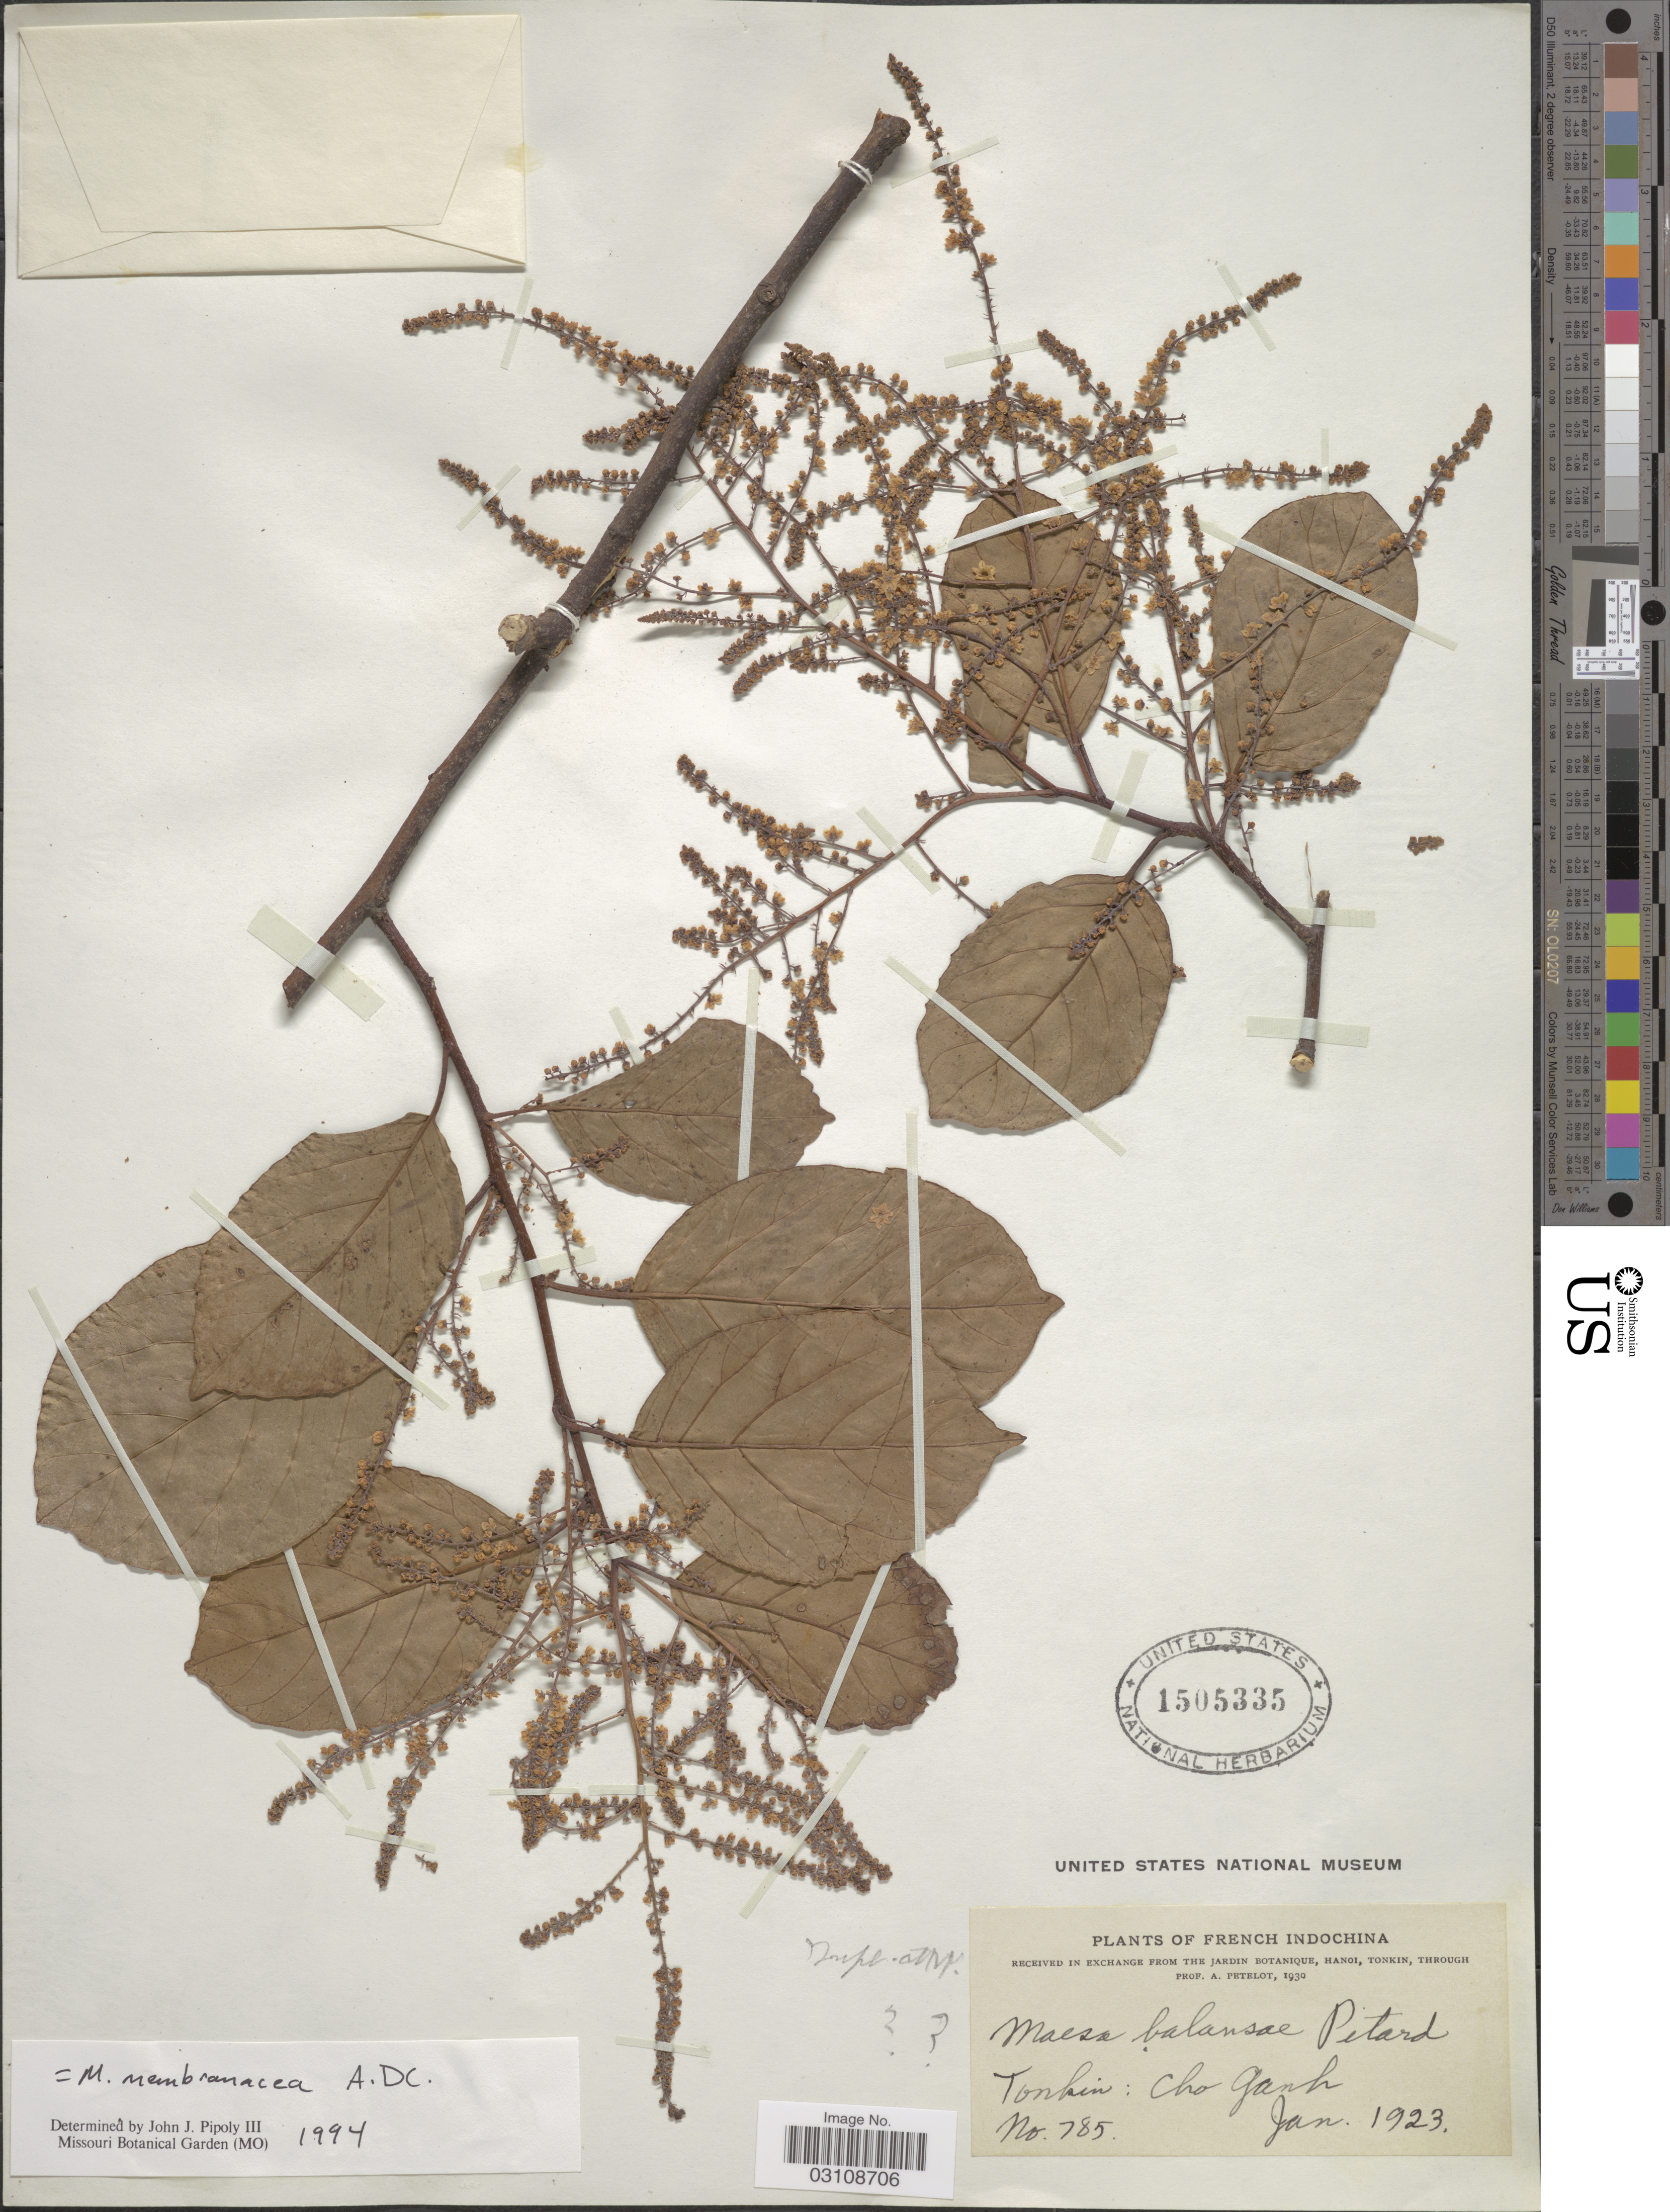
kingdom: Plantae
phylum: Tracheophyta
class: Magnoliopsida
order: Ericales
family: Primulaceae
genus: Maesa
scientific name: Maesa membranacea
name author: A. DC.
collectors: A. Petelot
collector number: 785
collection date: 1923-01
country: Vietnam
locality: French Indochina, Tonkin: Cho Ganh.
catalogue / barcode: US 1505335